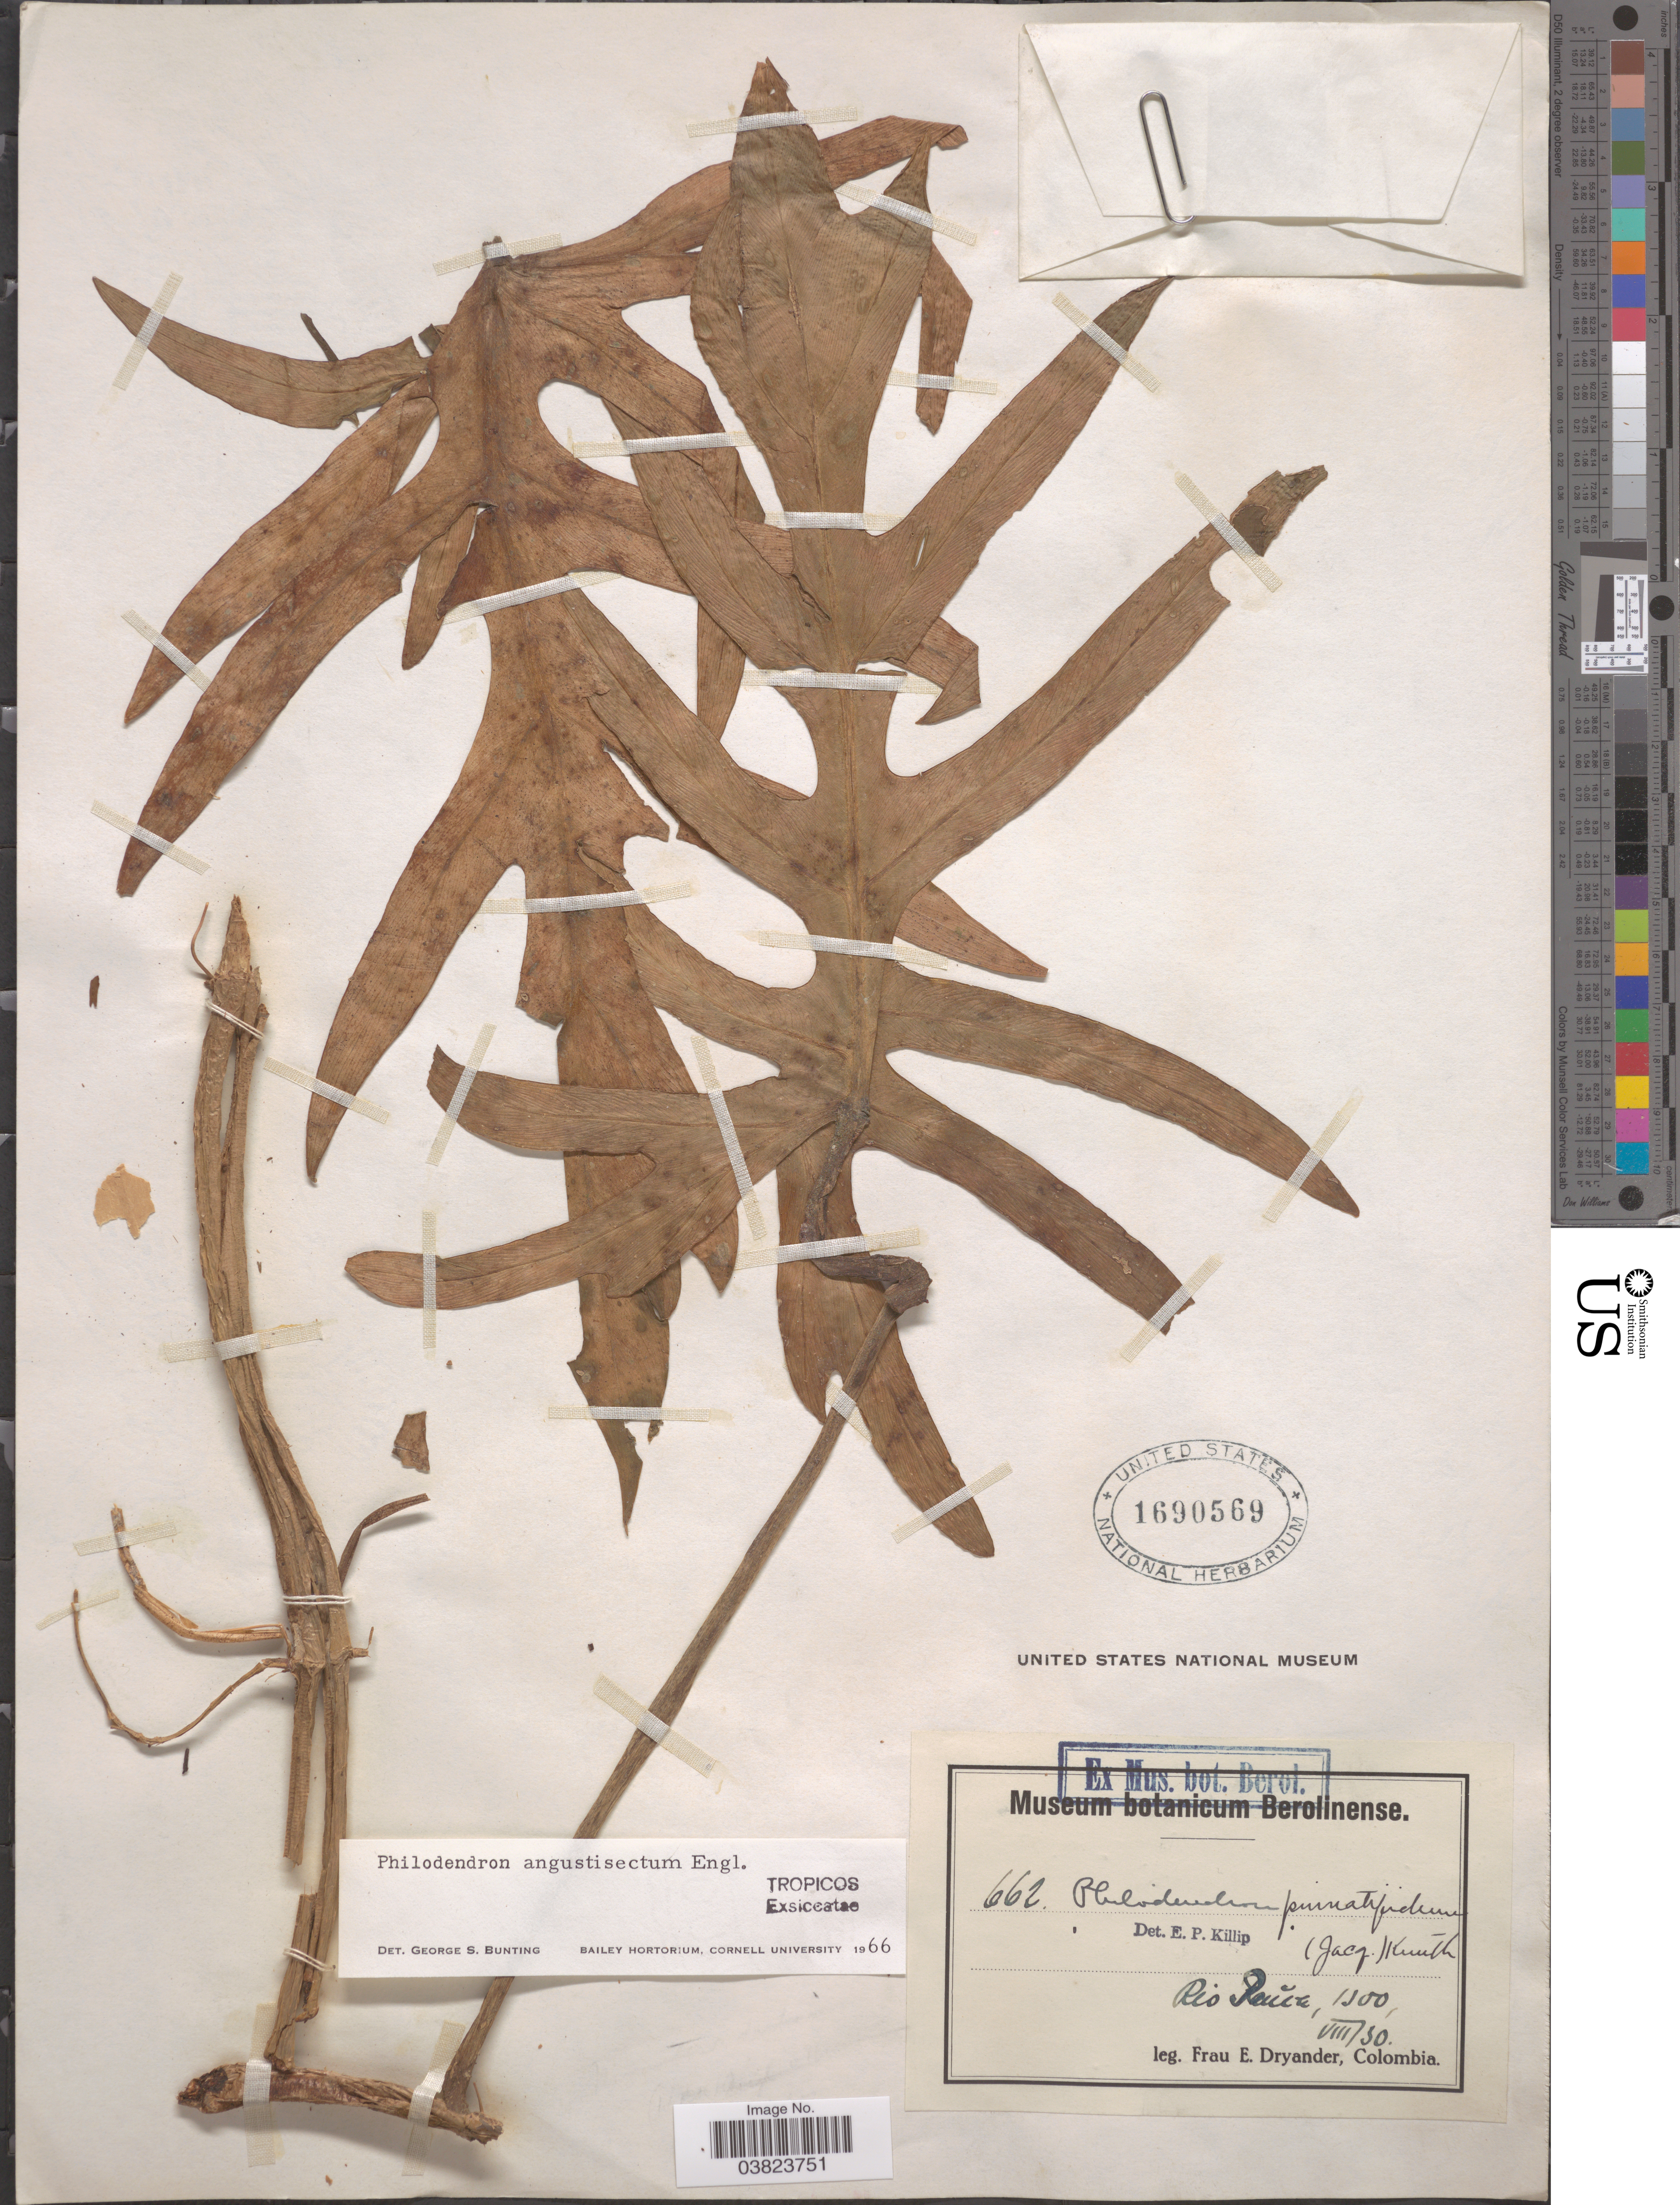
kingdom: Plantae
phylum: Tracheophyta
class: Liliopsida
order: Alismatales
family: Araceae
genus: Philodendron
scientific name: Philodendron angustisectum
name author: Engl.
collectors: F. Dryander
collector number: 662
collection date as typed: Transcribed d/m/y: /8/30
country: Colombia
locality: Rio Palle [interpreted].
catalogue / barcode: US 1690569